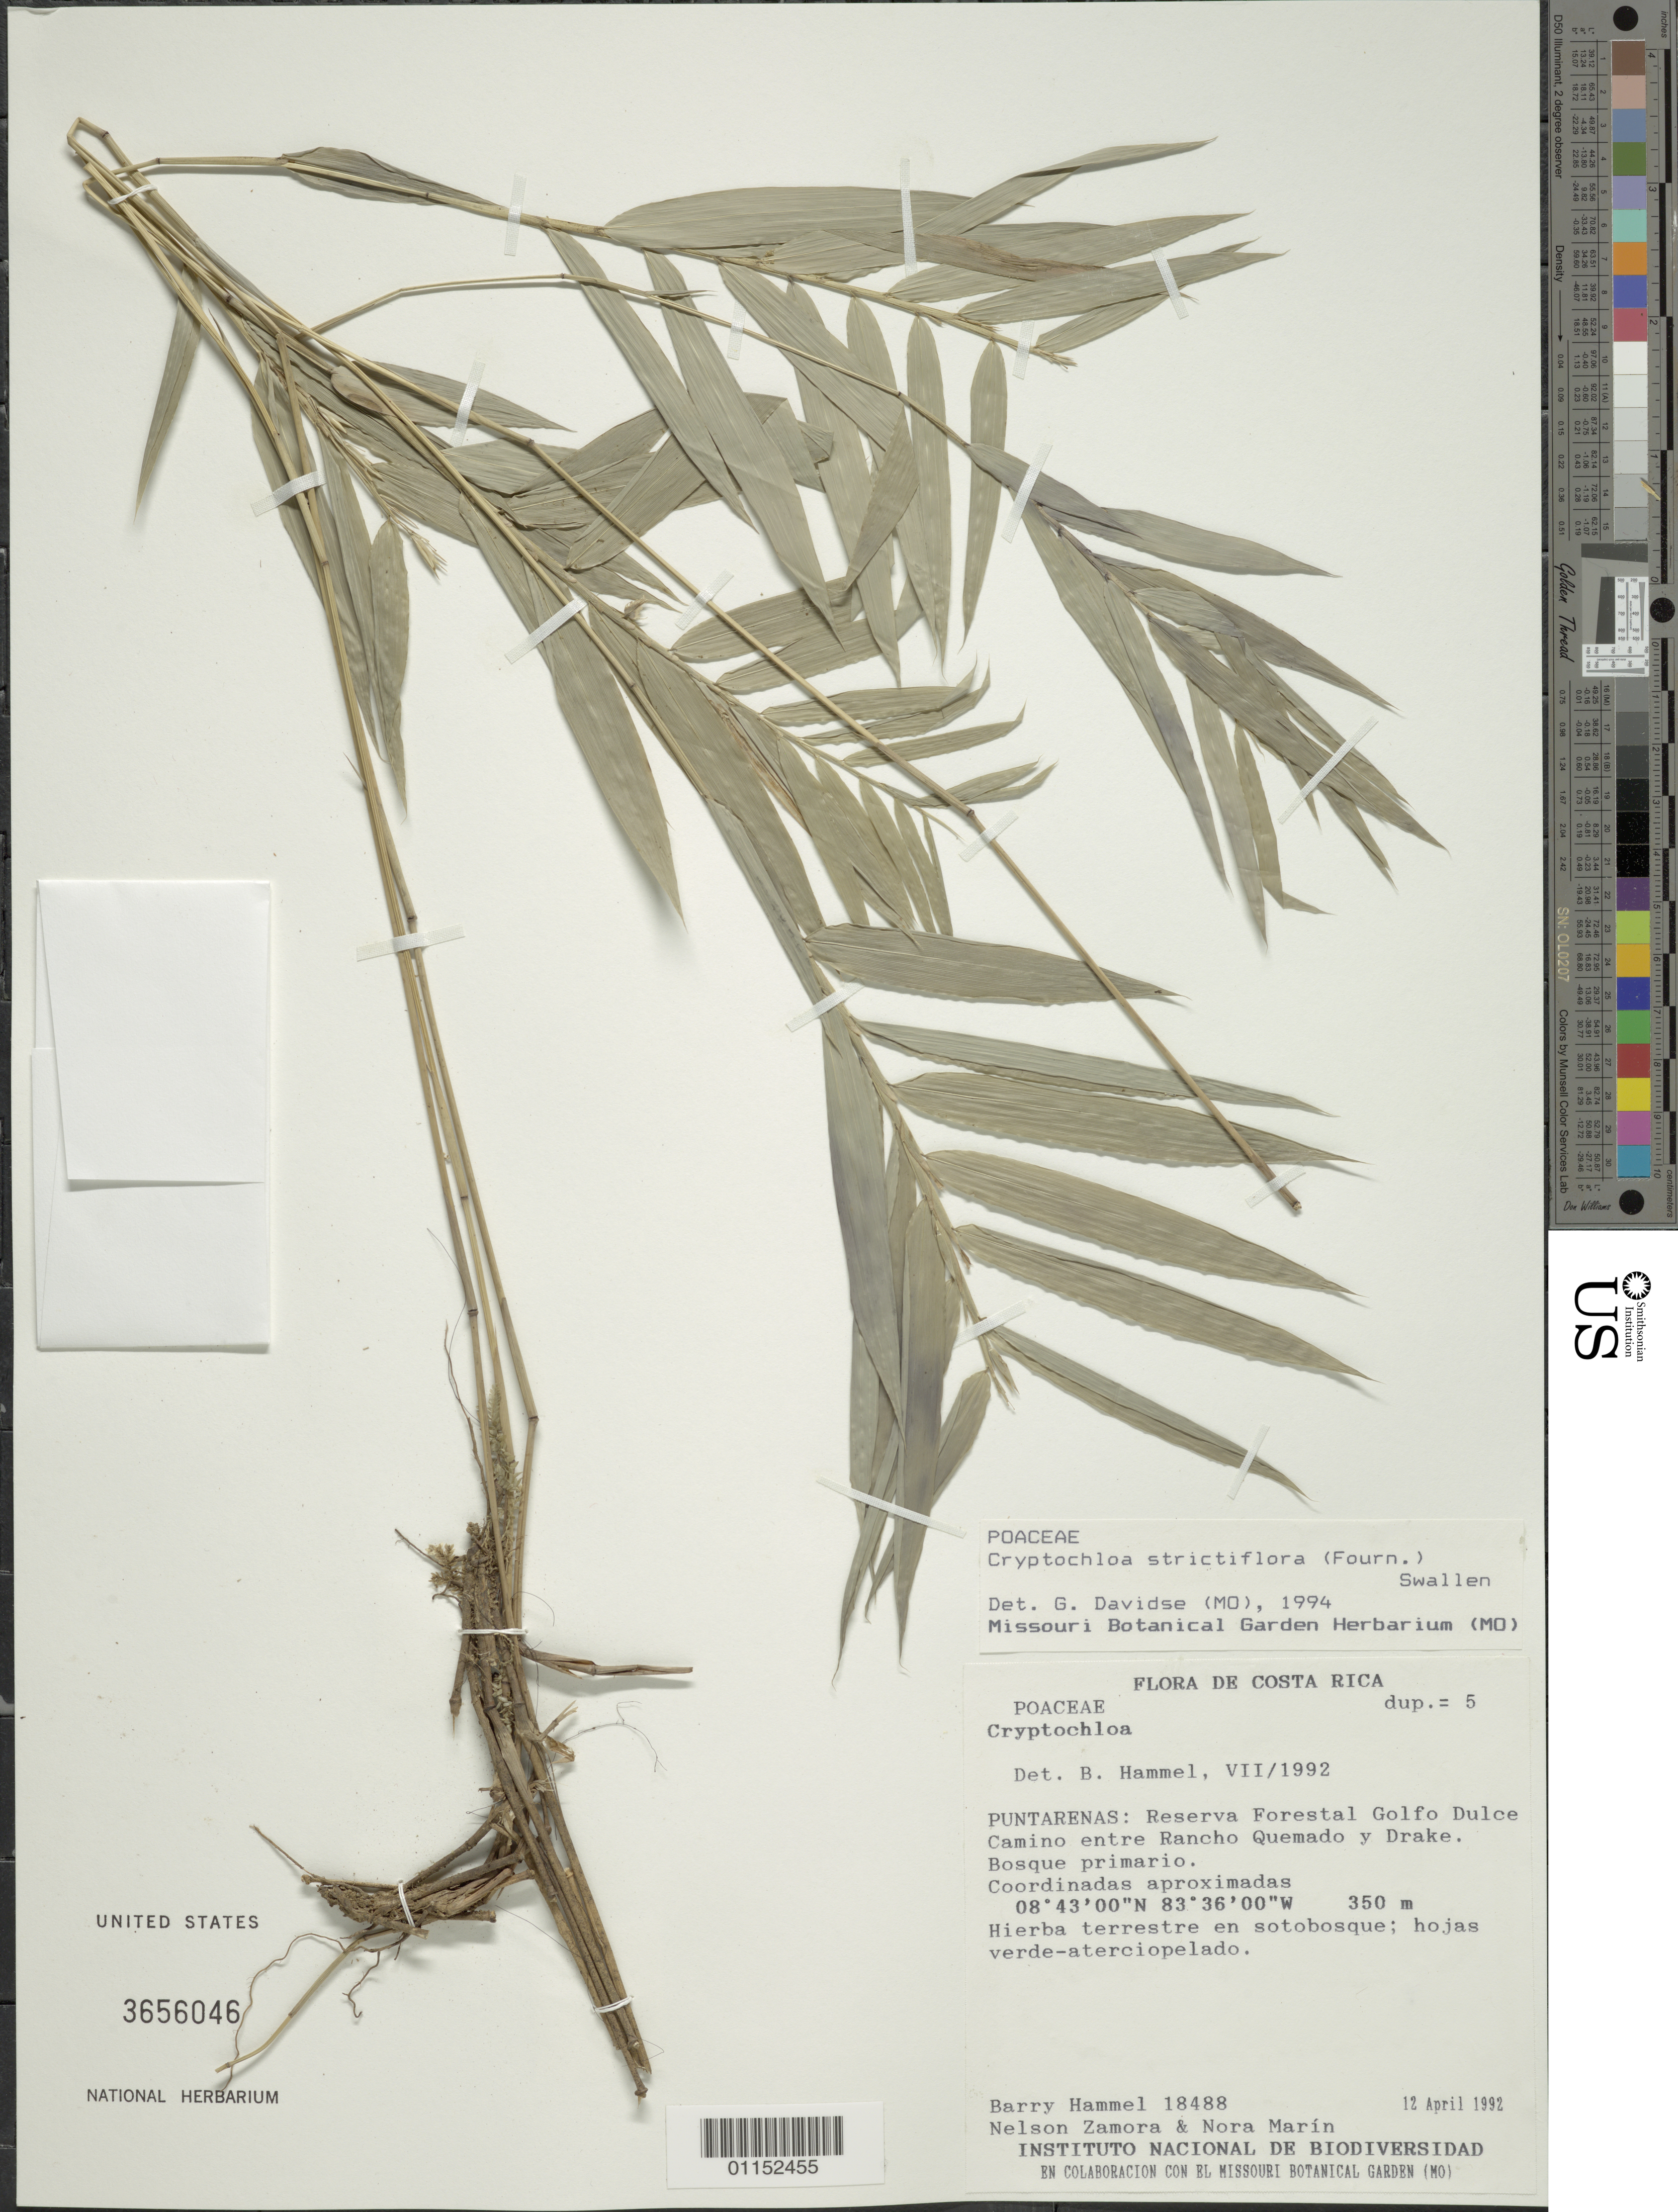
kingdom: Plantae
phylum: Tracheophyta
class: Liliopsida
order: Poales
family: Poaceae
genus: Cryptochloa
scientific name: Cryptochloa strictiflora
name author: (E. Fourn.) Swallen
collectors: B. Hammel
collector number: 18488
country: Costa Rica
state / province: Puntarenas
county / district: Golfito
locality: Reserva Forestal Golfo Dulce Camino entre Rancho Quemado y Drake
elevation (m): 350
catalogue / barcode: US 3656046